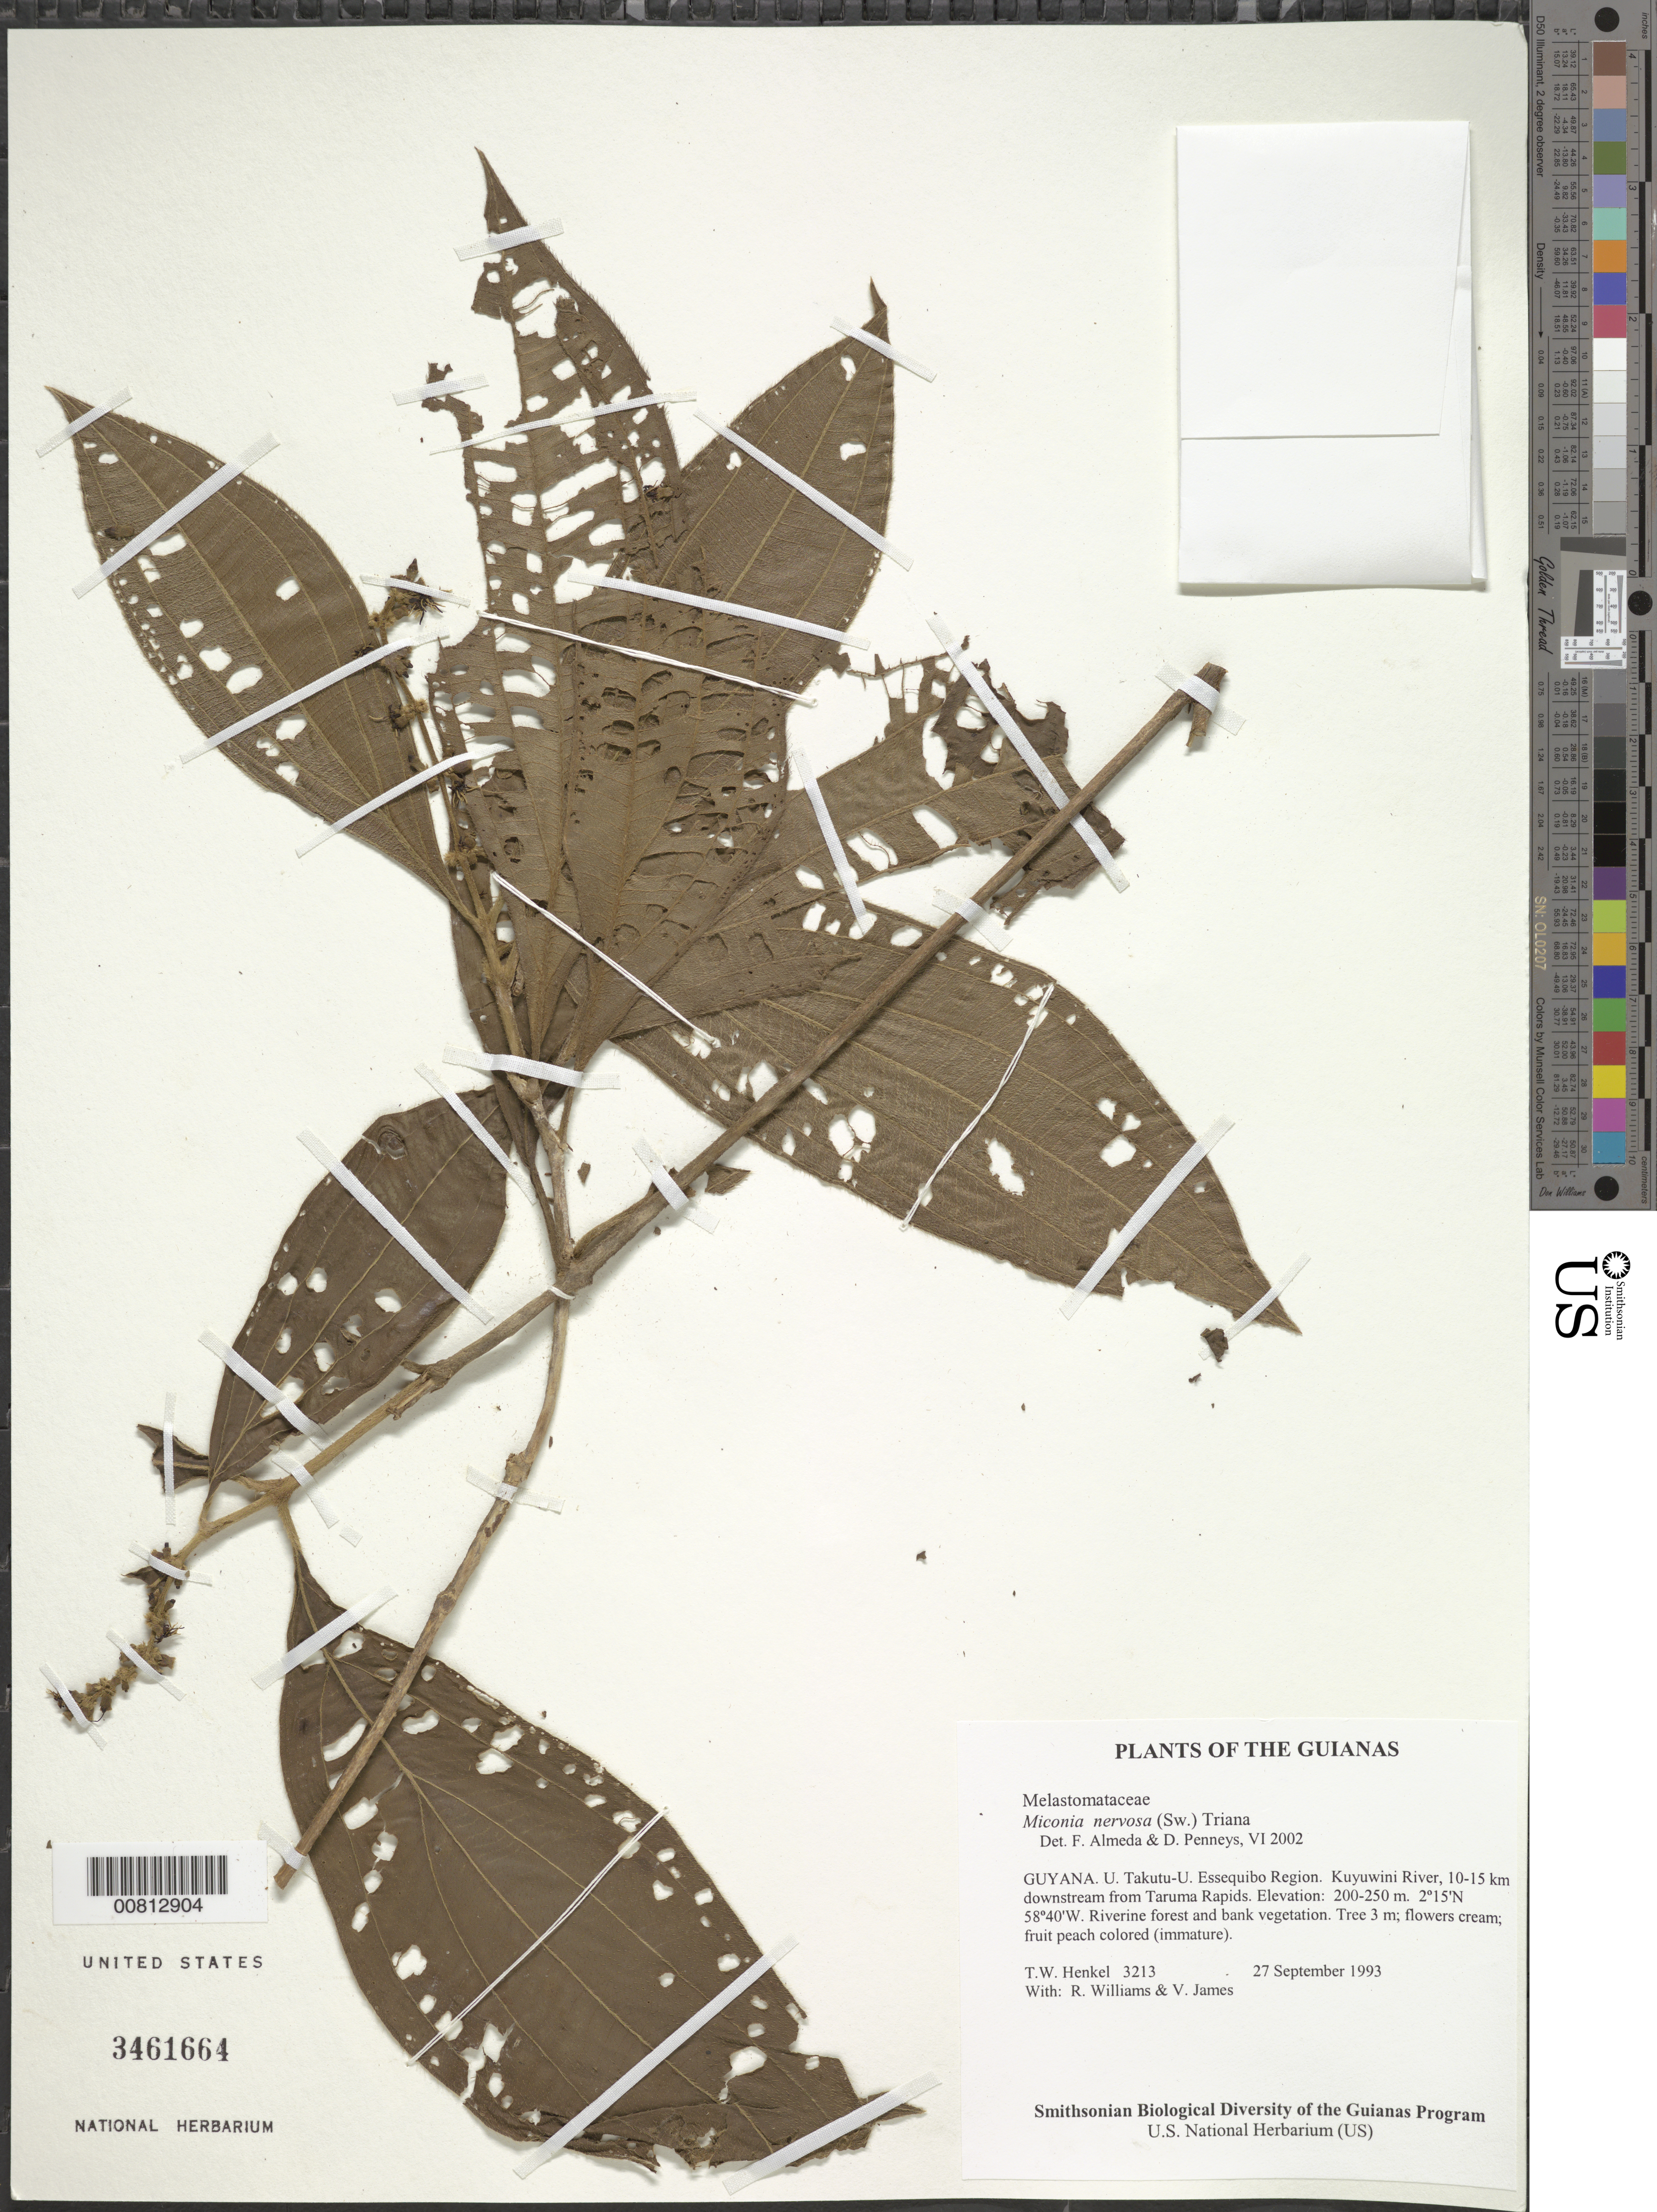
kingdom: Plantae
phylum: Tracheophyta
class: Magnoliopsida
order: Myrtales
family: Melastomataceae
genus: Miconia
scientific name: Miconia nervosa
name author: (Sm.) Triana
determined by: Almeda, F.; Penneys, D. S.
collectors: T. Henkel, R. Williams & V. James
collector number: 3213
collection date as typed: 27 September 1993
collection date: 1993-09-27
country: Guyana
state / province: U. Takutu-U. Essequibo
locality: Kuyuwini River, 10-15 km downstream from Taruma Rapids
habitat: Riverine forest and bank vegetation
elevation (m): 200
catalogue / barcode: US 3461664